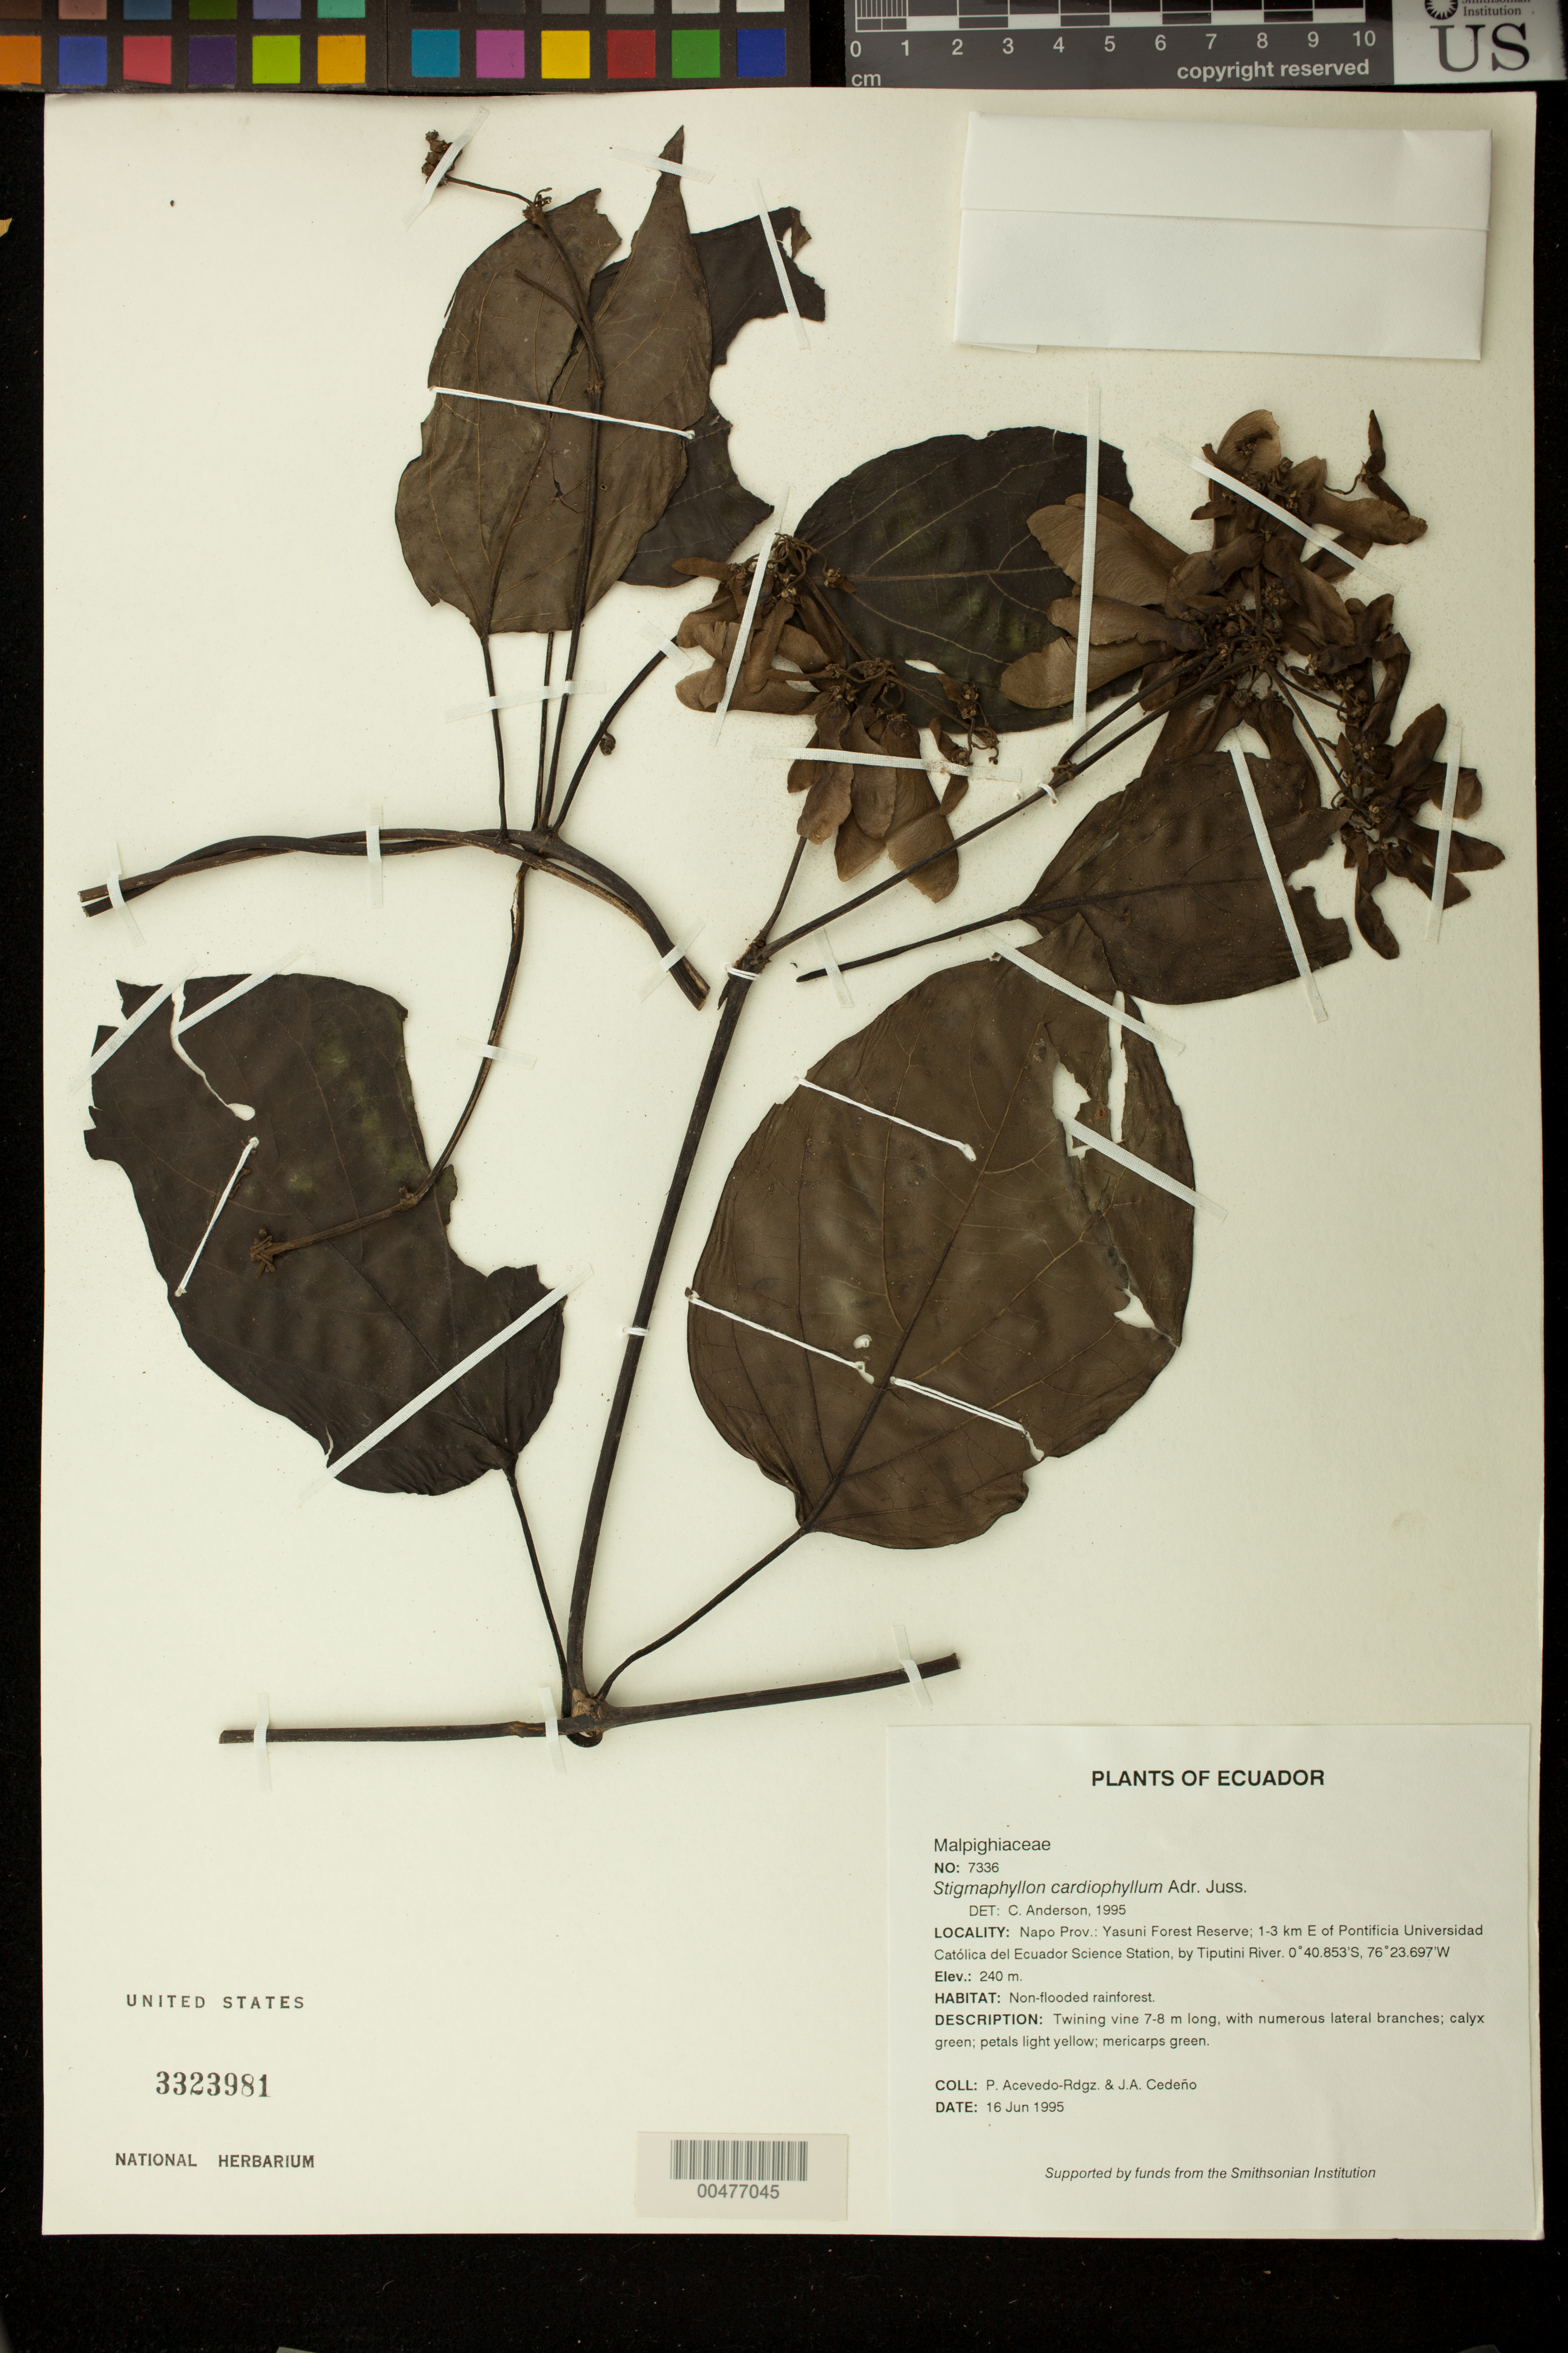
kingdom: Plantae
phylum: Tracheophyta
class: Magnoliopsida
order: Malpighiales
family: Malpighiaceae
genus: Stigmaphyllon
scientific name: Stigmaphyllon cardiophyllum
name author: A. Juss.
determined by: Anderson, C.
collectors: P. Acevedo-Rodr. & J. A. Cedeño M.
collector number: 7336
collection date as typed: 16 Jun 1995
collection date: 1995-06-16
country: Ecuador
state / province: Napo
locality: Napo Prov.: Yasuni Forest Reserve; 1-3 km E of Pontificia Universidad Católica del Ecuador Science Station by Tiputini River.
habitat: Non-flooded rainforest.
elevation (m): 240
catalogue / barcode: US 3323981